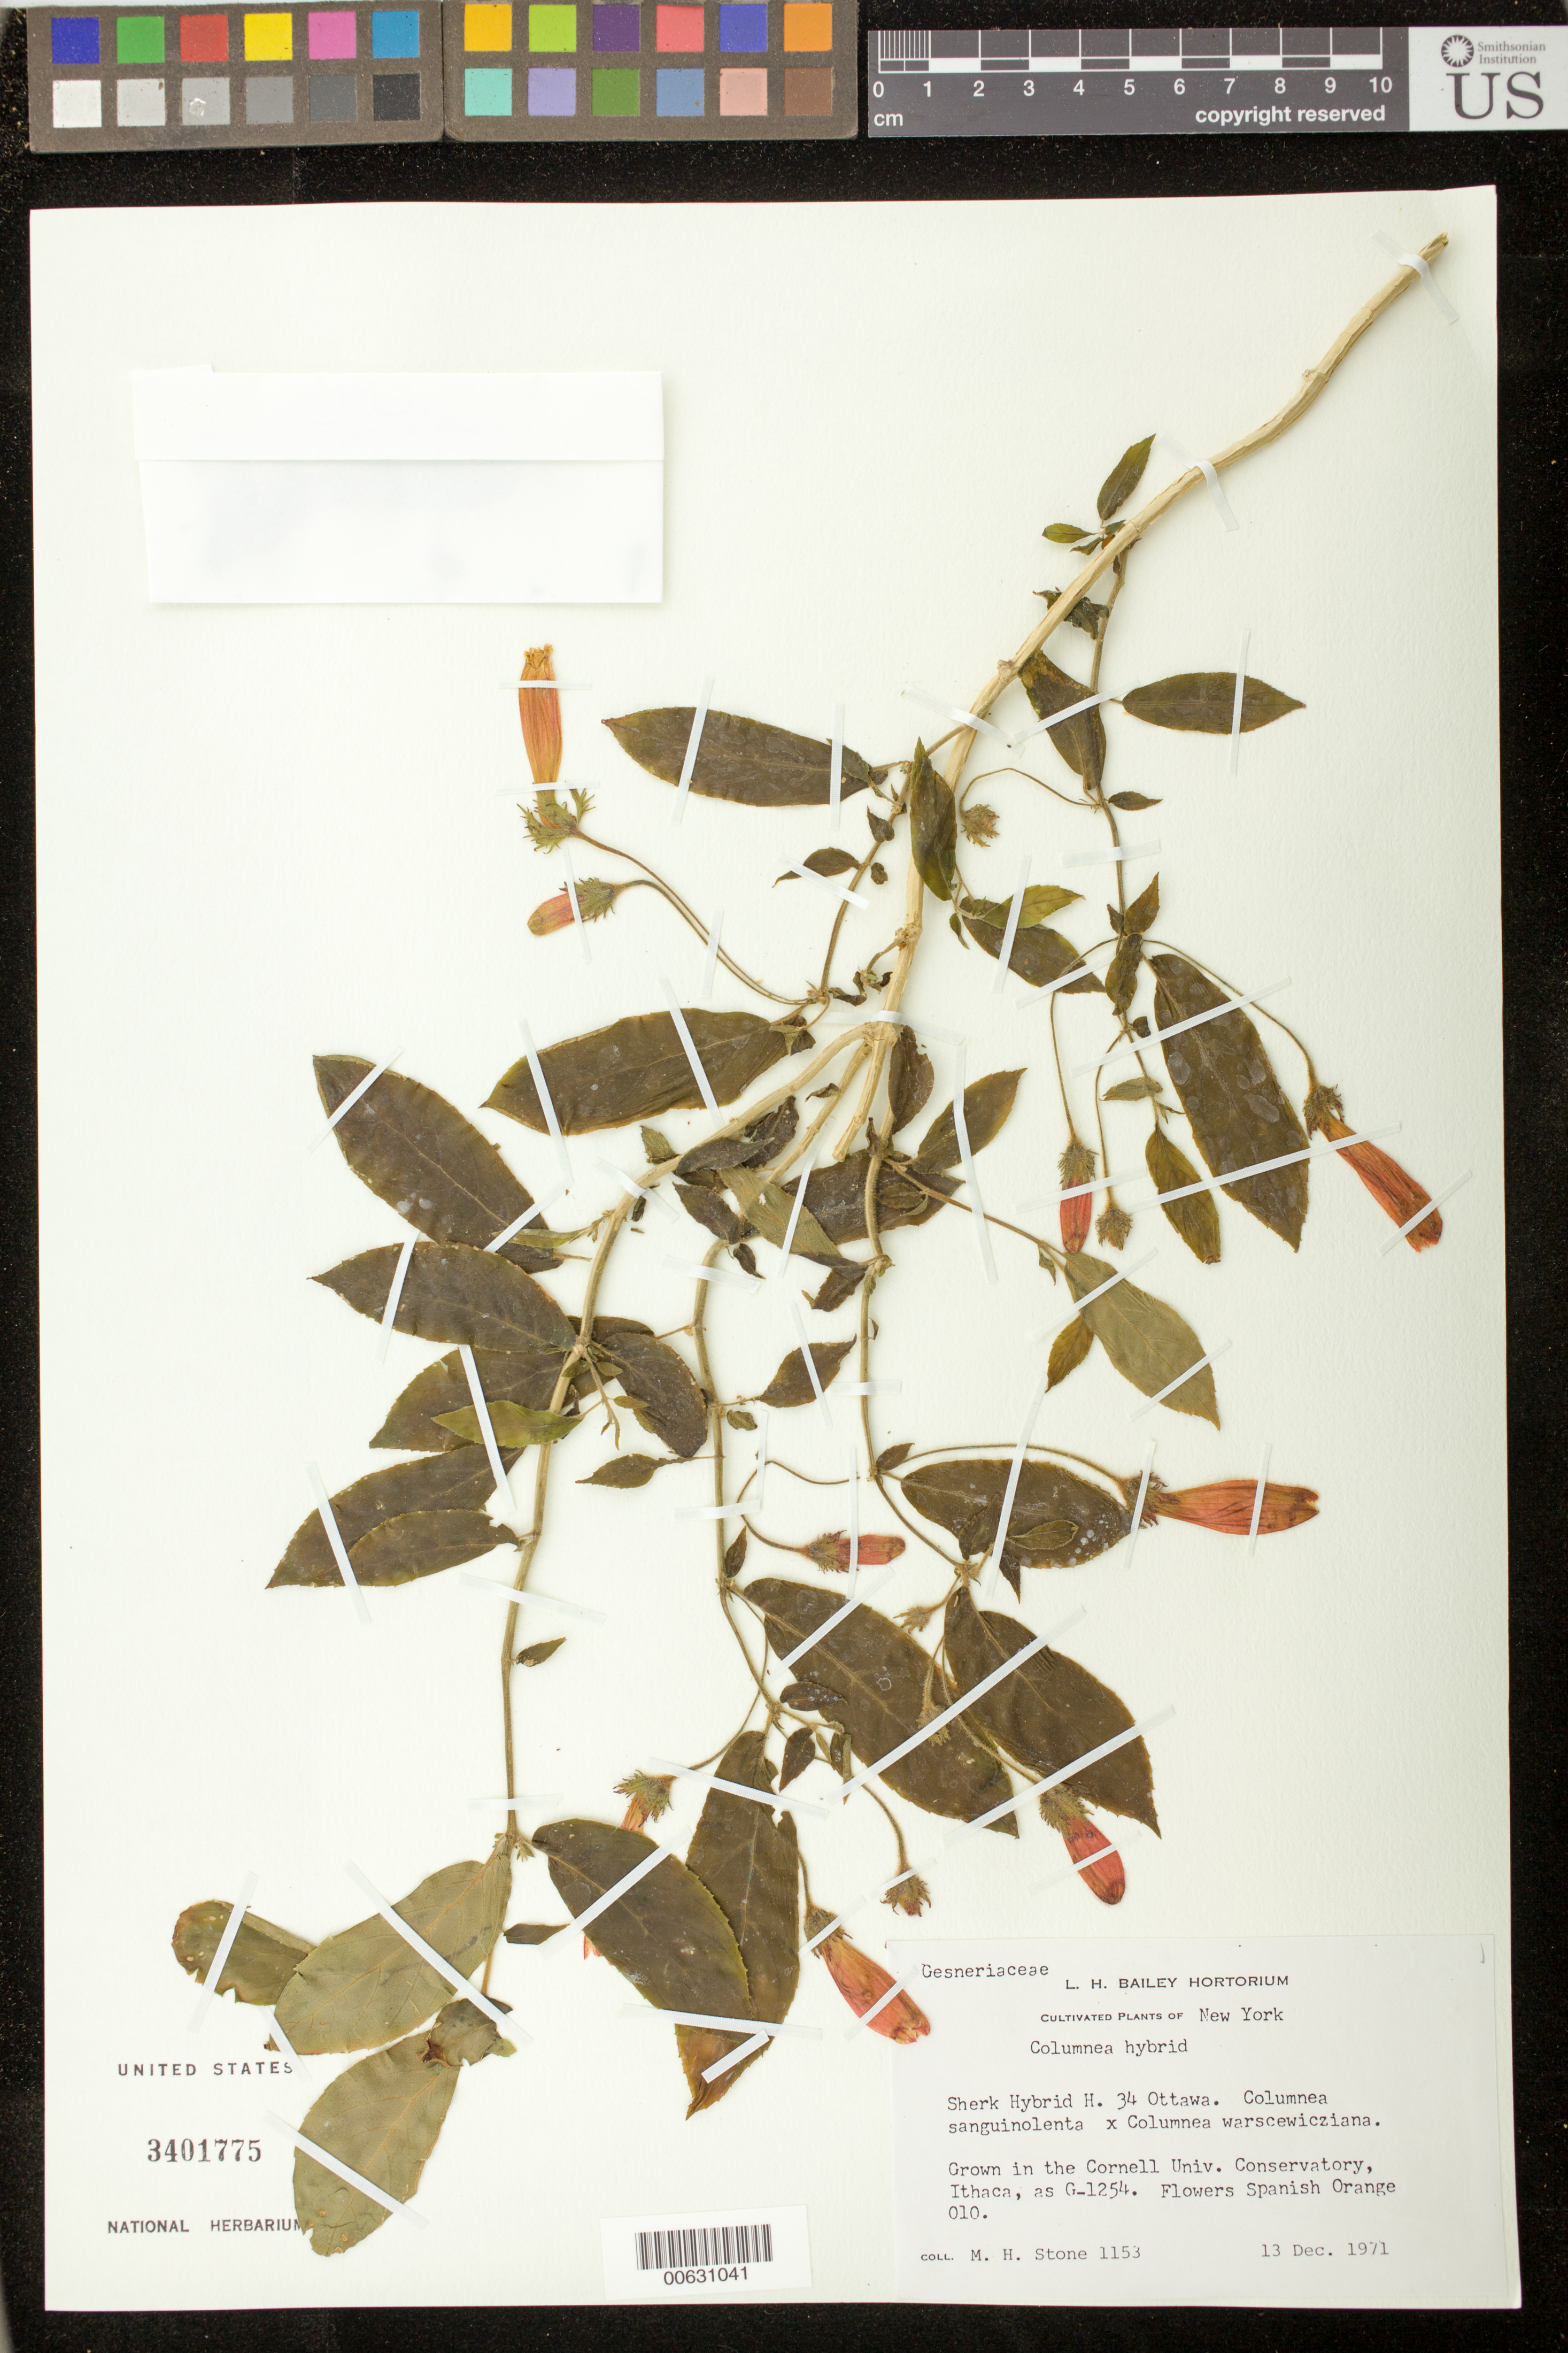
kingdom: Plantae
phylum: Tracheophyta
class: Magnoliopsida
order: Lamiales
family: Gesneriaceae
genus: Columnea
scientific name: Columnea hybrid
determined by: Skog, Laurence E.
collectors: M. Stone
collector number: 1153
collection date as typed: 13 Dec 1971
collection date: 1971-12-13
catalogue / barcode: US 3401775